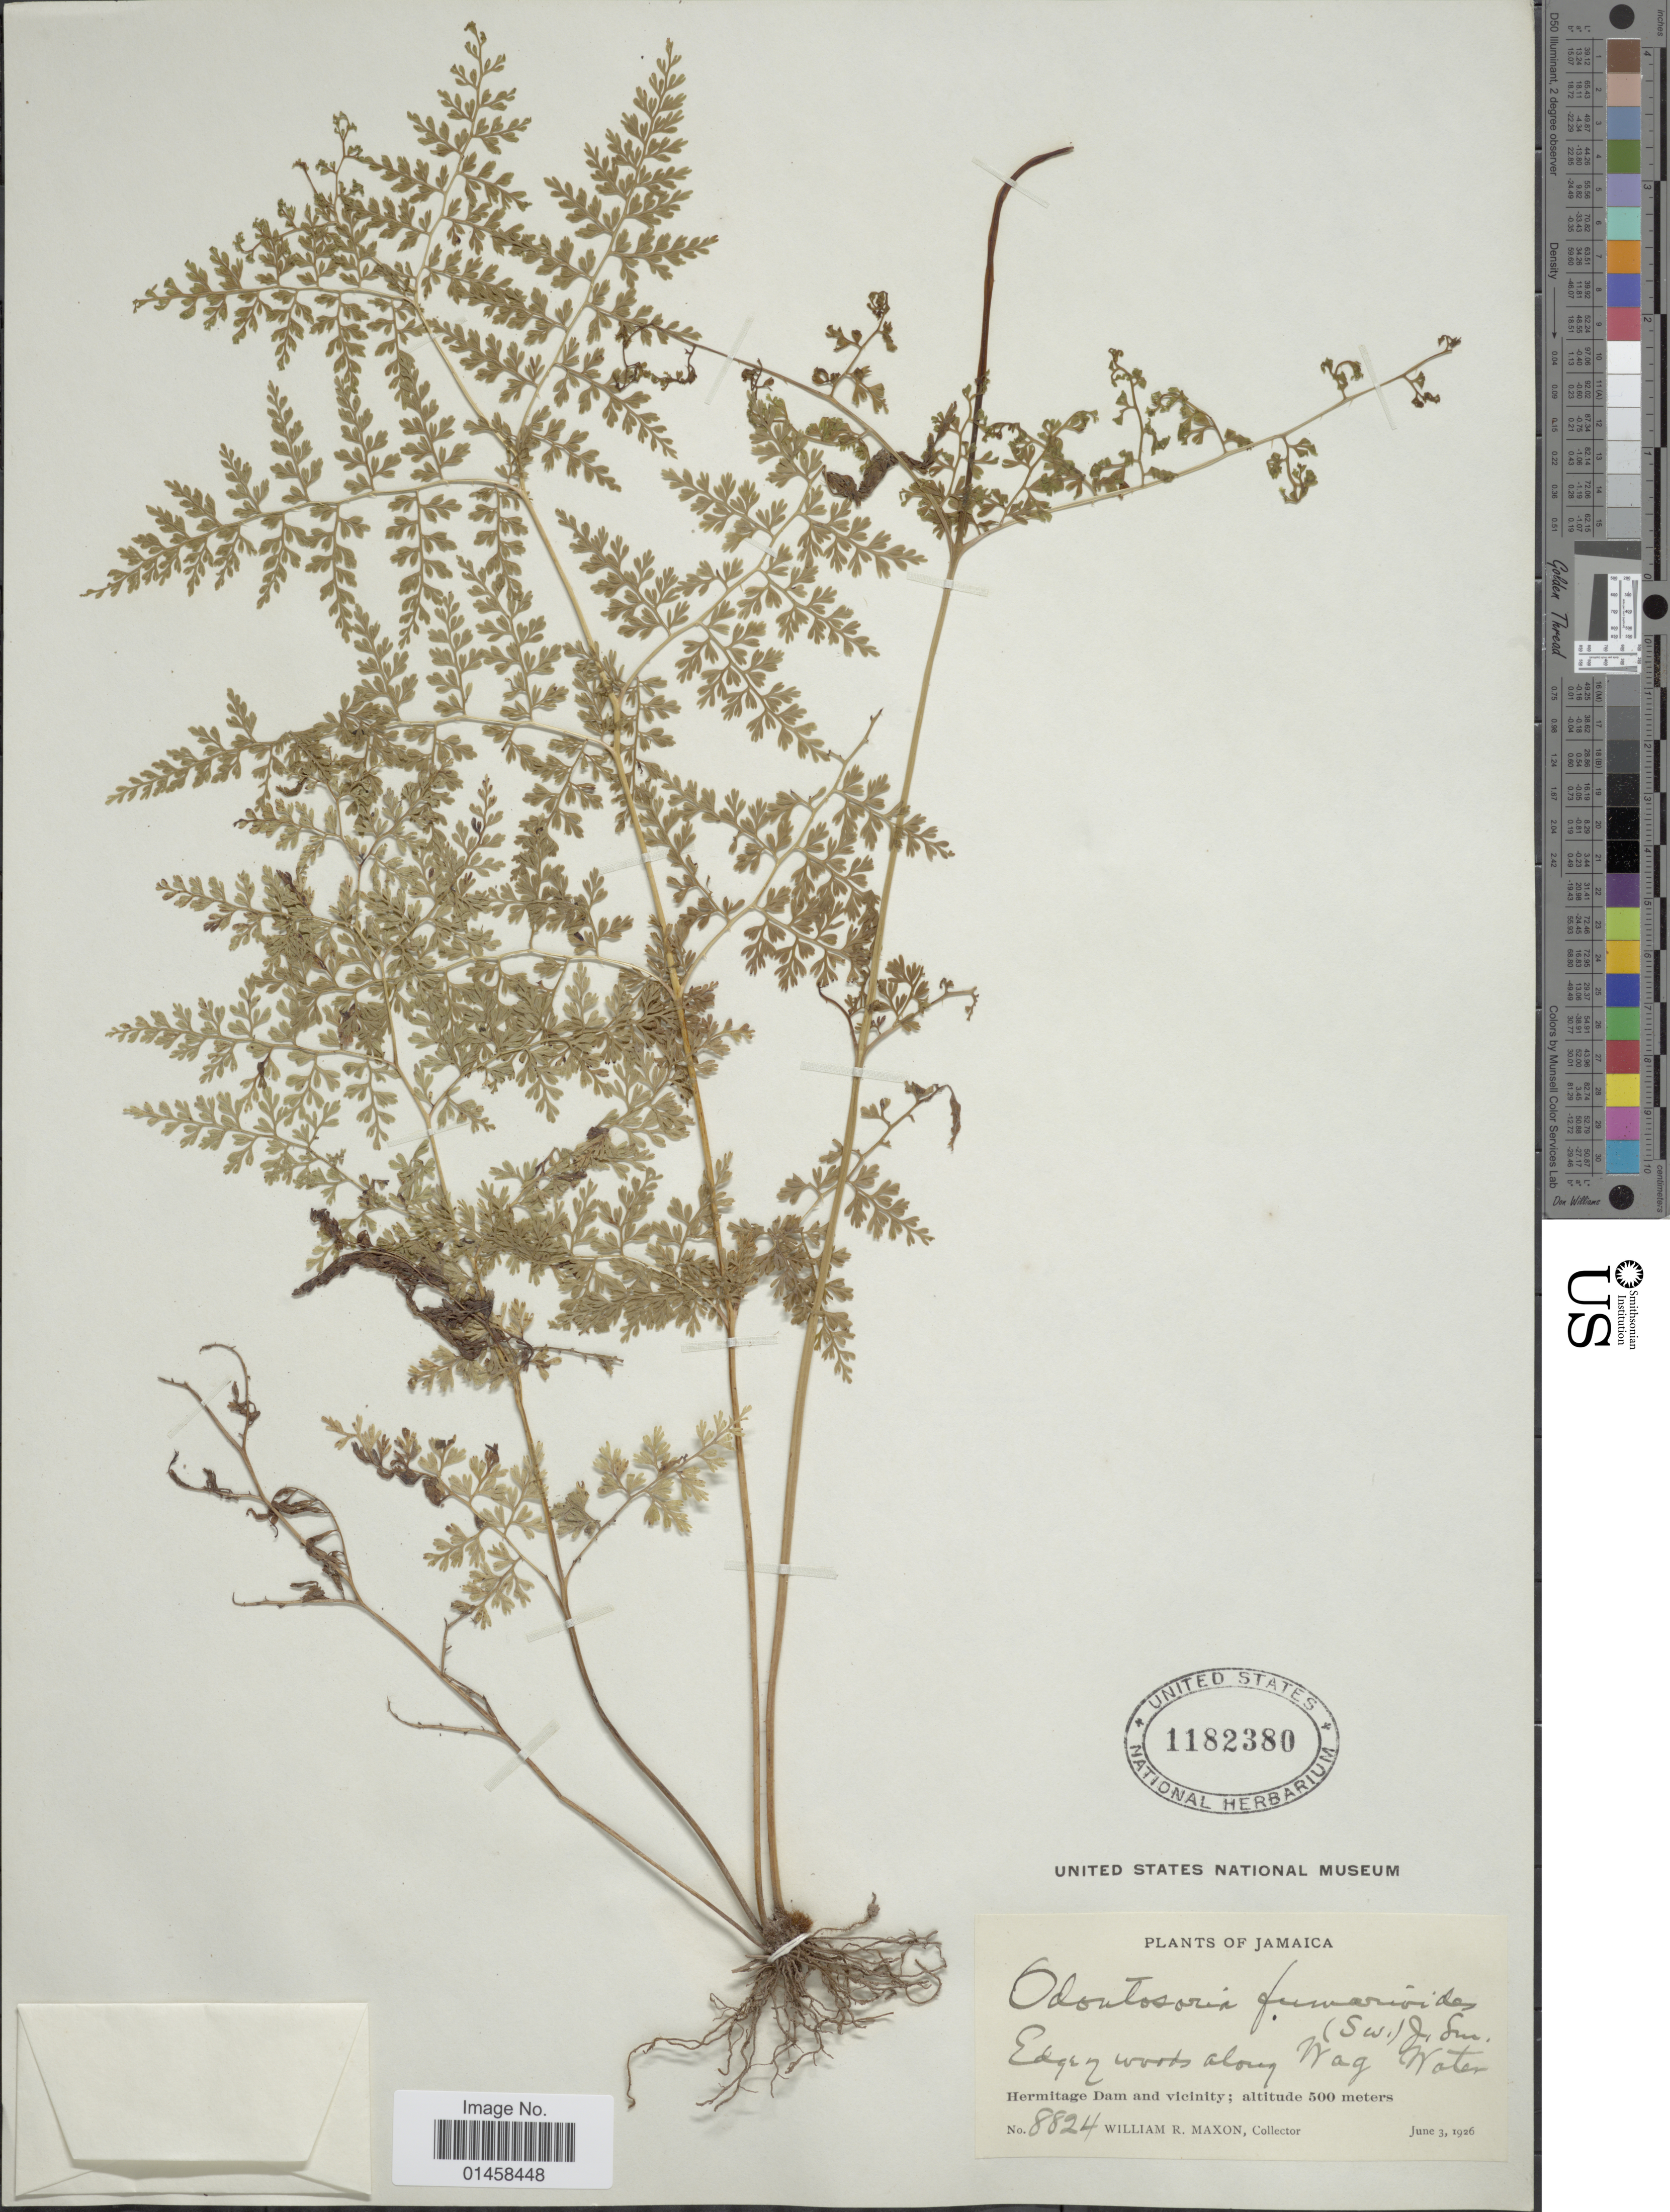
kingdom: Plantae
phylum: Tracheophyta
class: Polypodiopsida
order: Polypodiales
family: Lindsaeaceae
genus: Odontosoria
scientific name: Odontosoria fumarioides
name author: (Sw.) J. Sm.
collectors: W. R. Maxon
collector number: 8824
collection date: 1926-06-03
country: Jamaica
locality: Hermitage Dam and vicinity. Edge of woods along Wag Water.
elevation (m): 500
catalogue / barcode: US 1182380